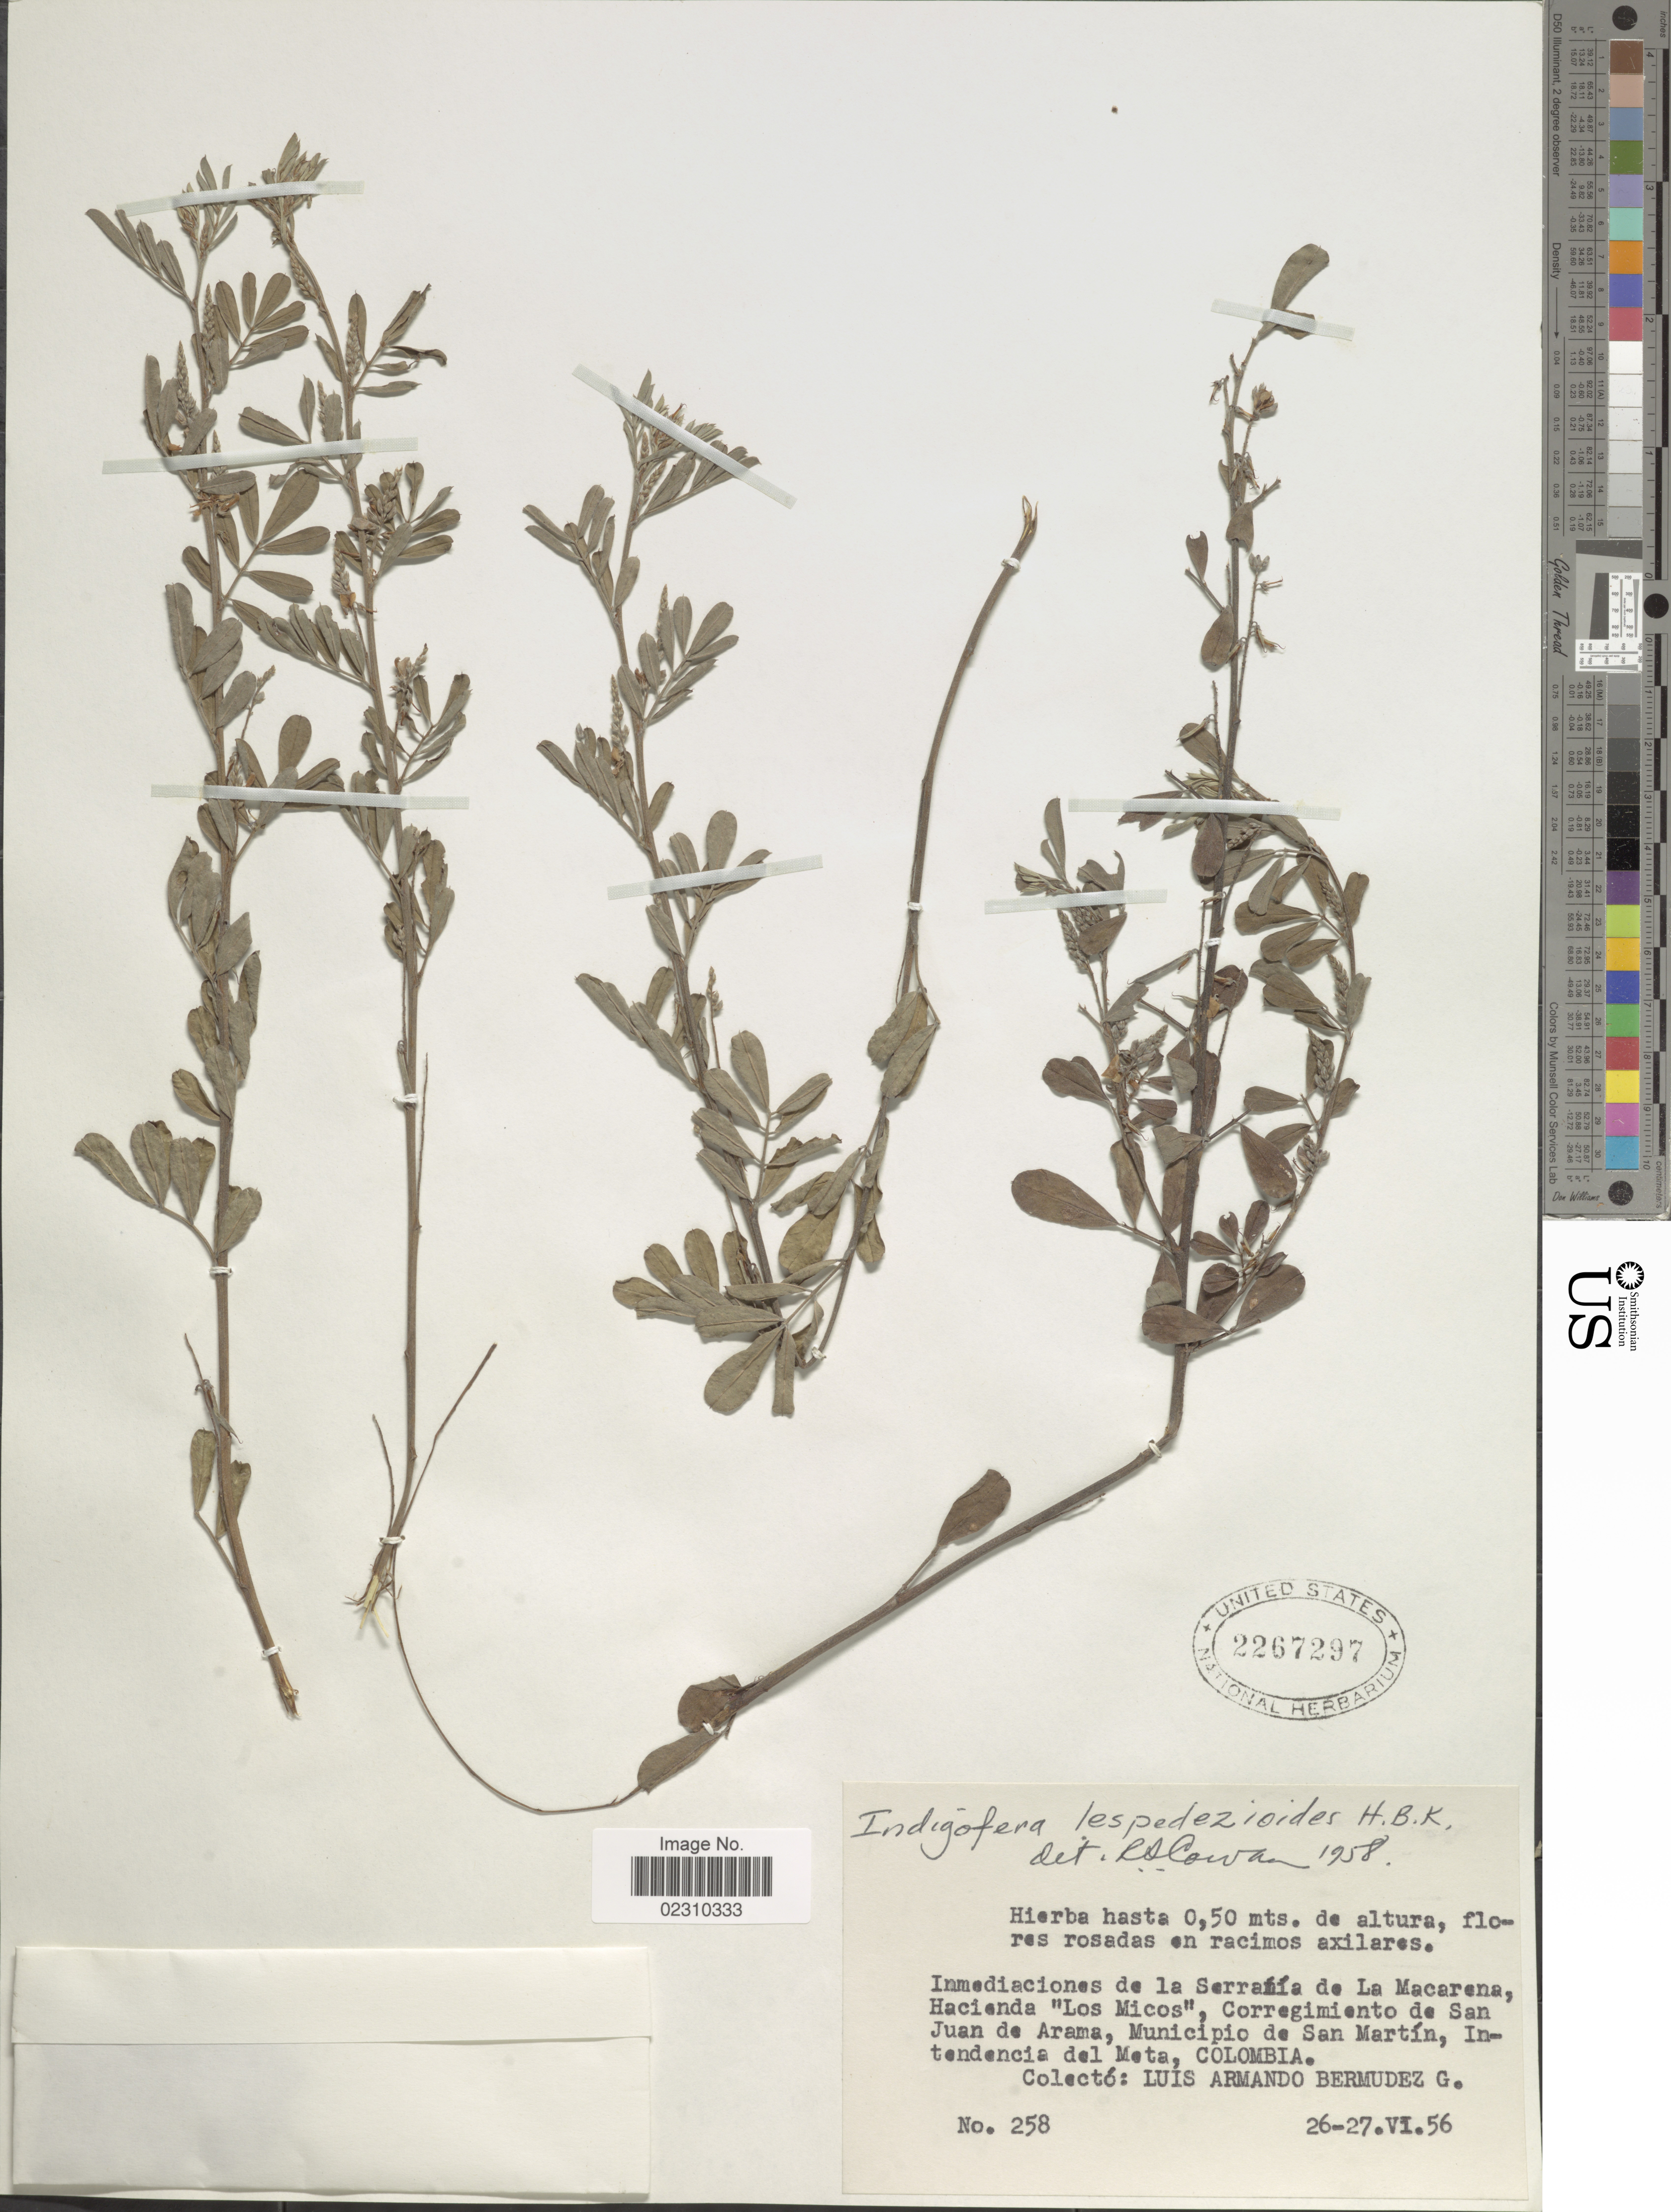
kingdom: Plantae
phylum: Tracheophyta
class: Magnoliopsida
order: Fabales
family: Fabaceae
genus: Indigofera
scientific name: Indigofera lespedezioides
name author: Kunth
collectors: L. Bermudez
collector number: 258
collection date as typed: Transcribed d/m/y: 26/6/56 to 27/6/56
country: Colombia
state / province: Meta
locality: Inmediaciones de la Serrania de La Macarena, Hacienda "Los Micos", Corregimiento de San Juan de Arama, Municipio de San Martin, Intendencia del Meta, Colombia.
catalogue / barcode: US 2267297